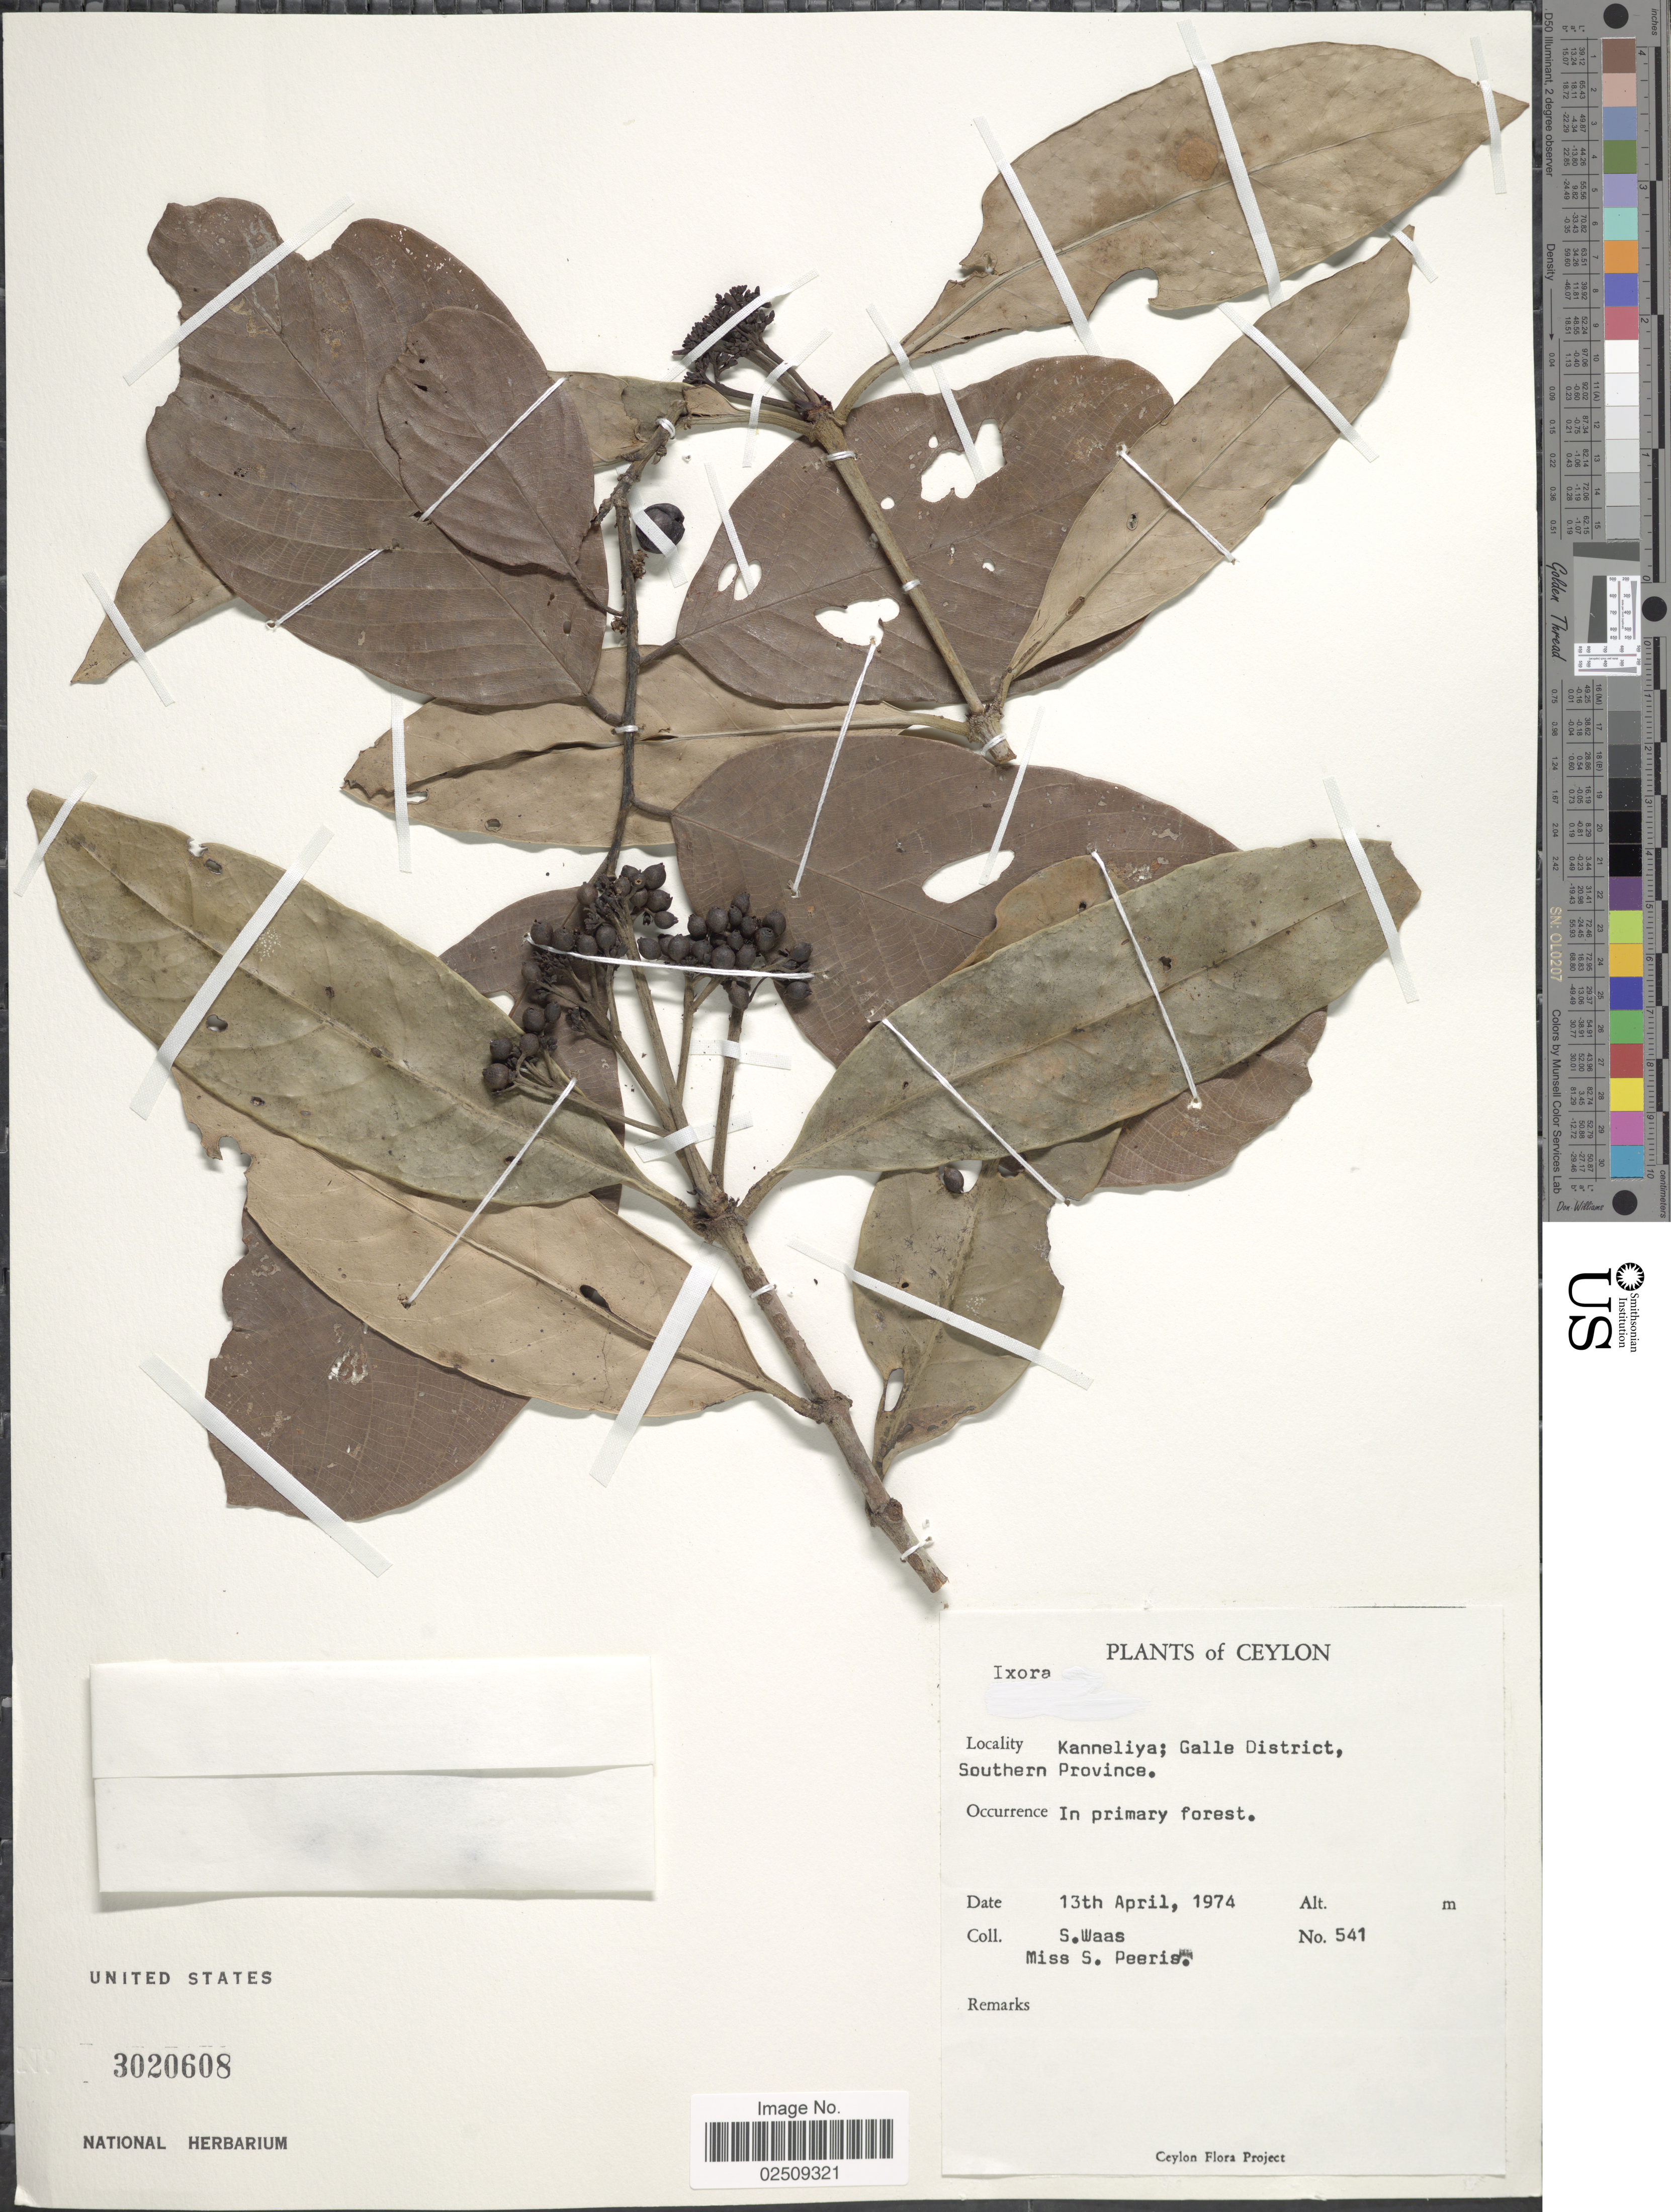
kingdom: Plantae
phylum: Tracheophyta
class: Magnoliopsida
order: Gentianales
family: Rubiaceae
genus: Ixora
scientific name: Ixora sp.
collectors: S. Waas & S. Peeris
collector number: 541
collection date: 1974-04-13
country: Sri Lanka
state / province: Southern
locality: Ceylon. Kanneliya; Galle District.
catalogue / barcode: US 3020608